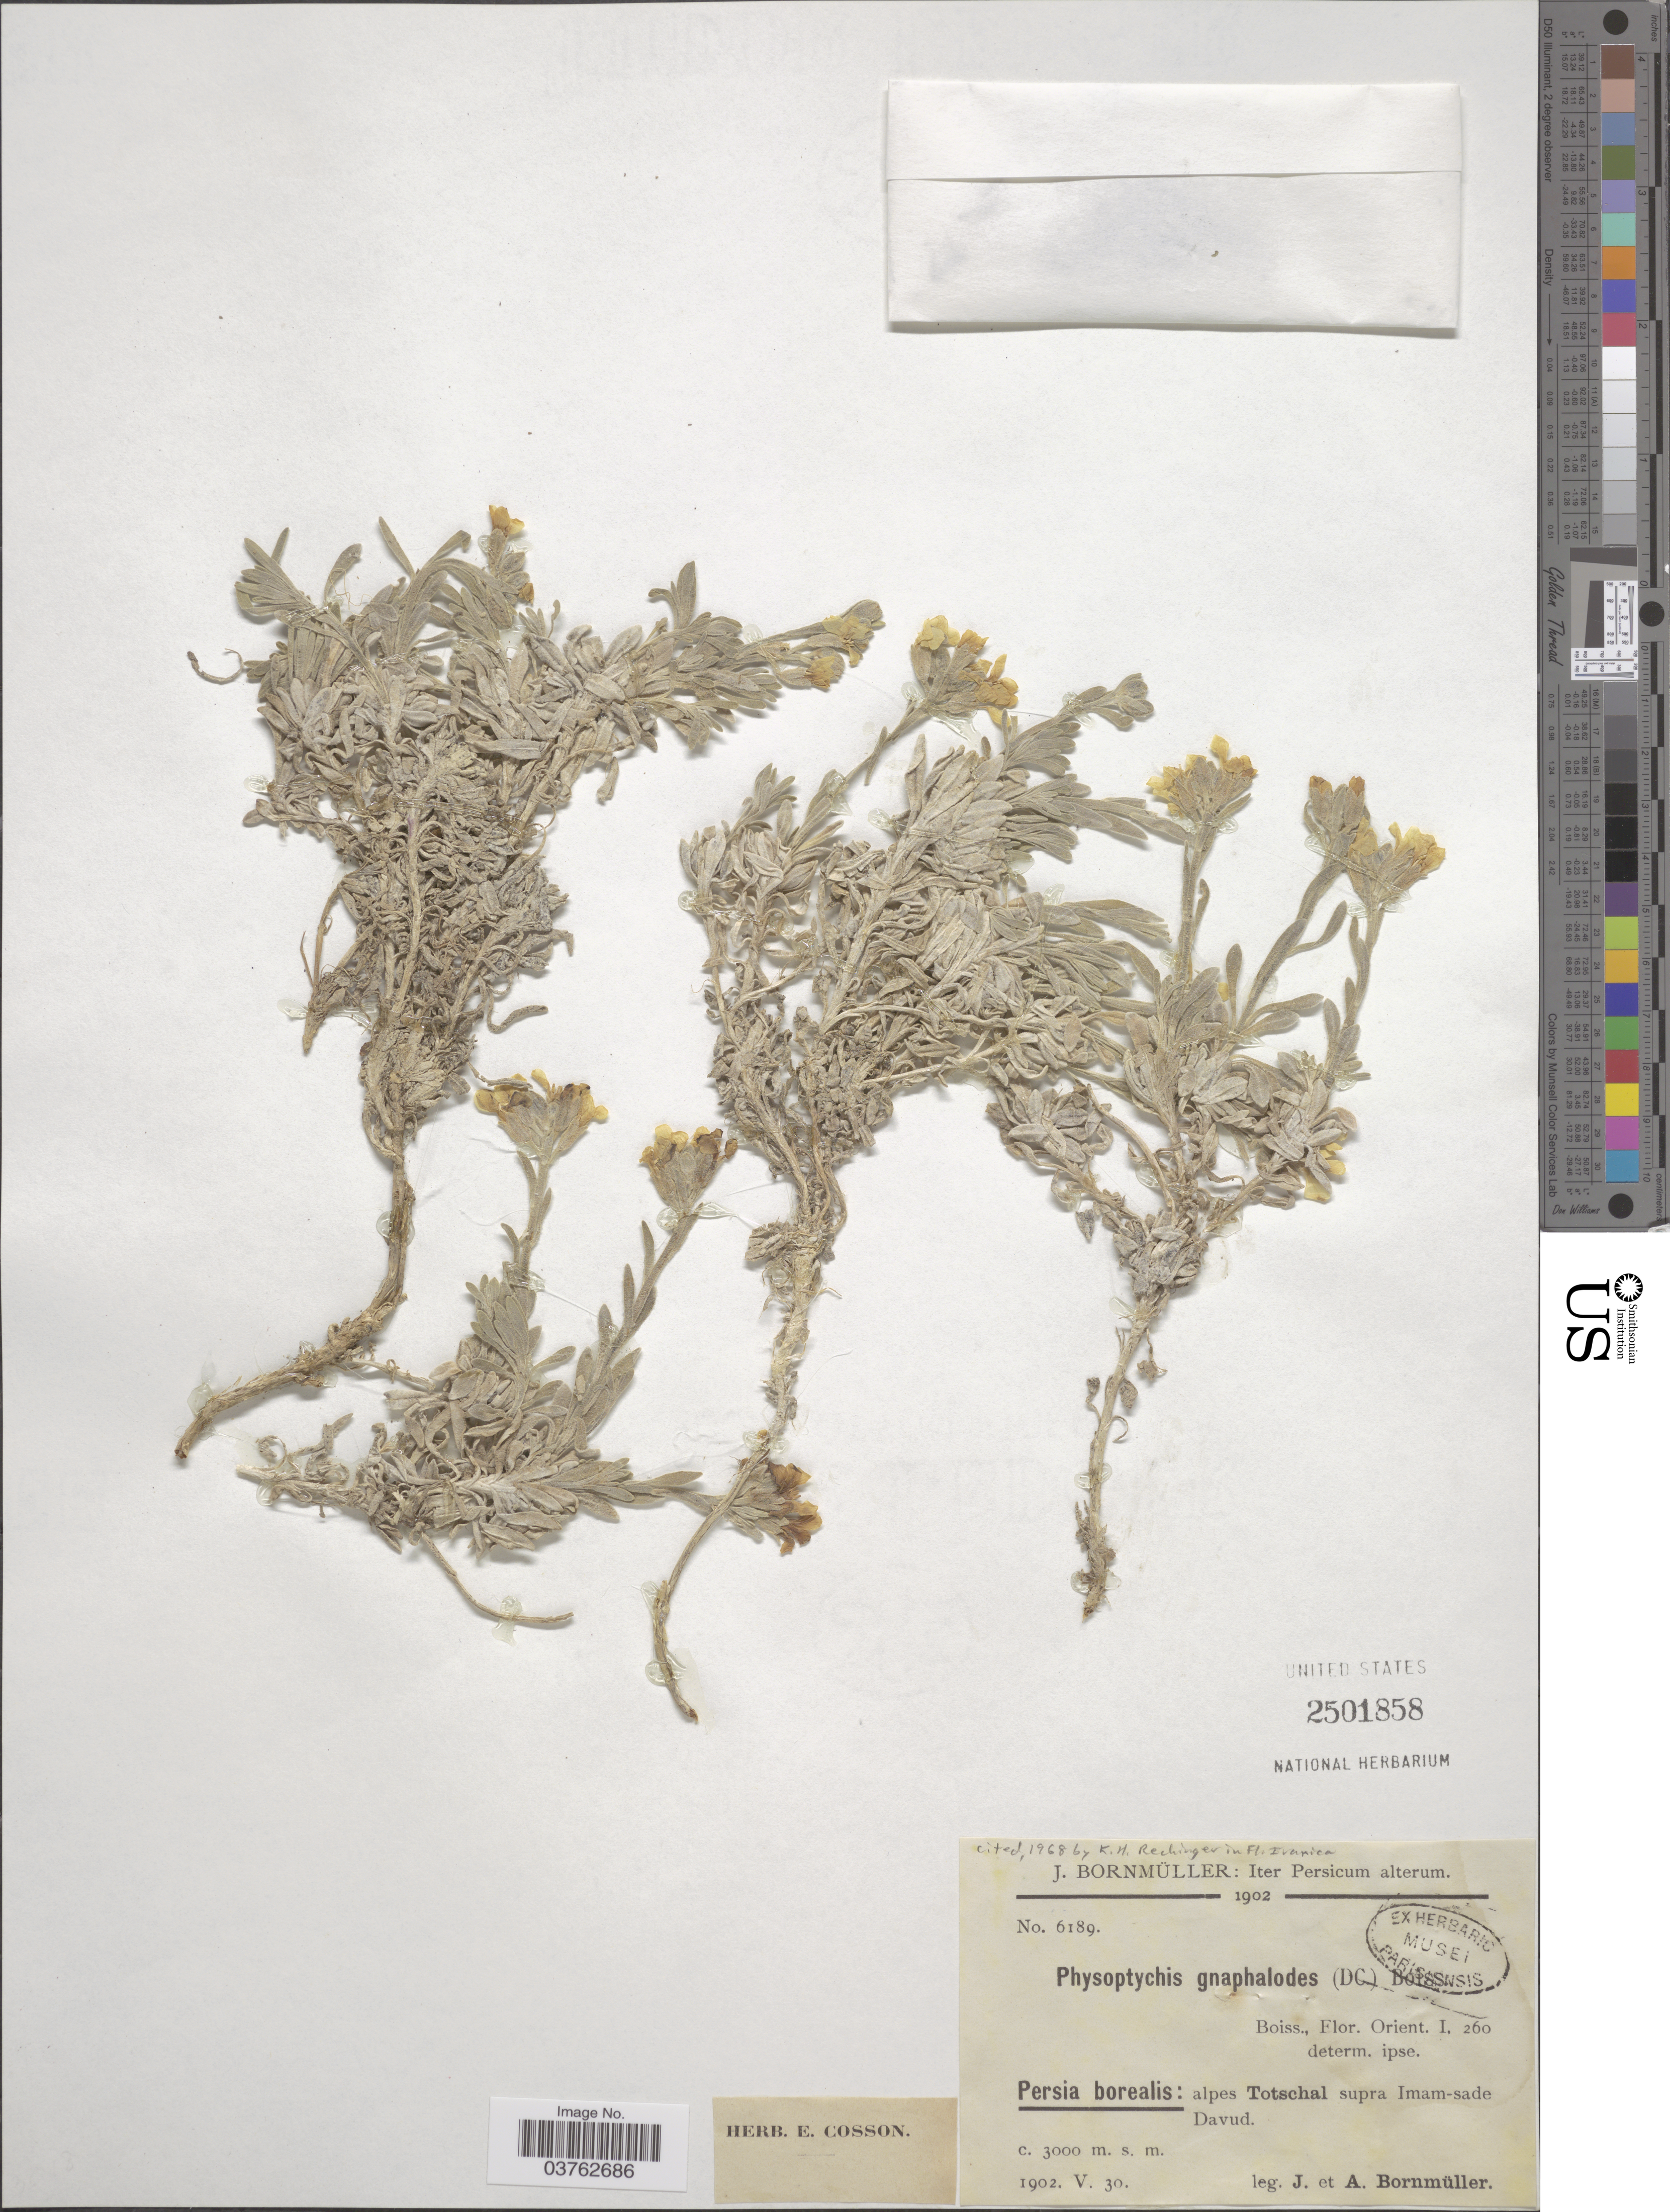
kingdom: Plantae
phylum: Tracheophyta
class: Magnoliopsida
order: Brassicales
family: Brassicaceae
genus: Physoptychis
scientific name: Physoptychis gnaphalodes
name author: (DC.) Boiss.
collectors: J. Bornmüller & A. Bornmüller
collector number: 6189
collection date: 1902-05-30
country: Iran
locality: Iter Persicum alterum. Persia borealis: alpes Totschal supra Imam-sade Davud.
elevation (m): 3000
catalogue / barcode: US 2501858